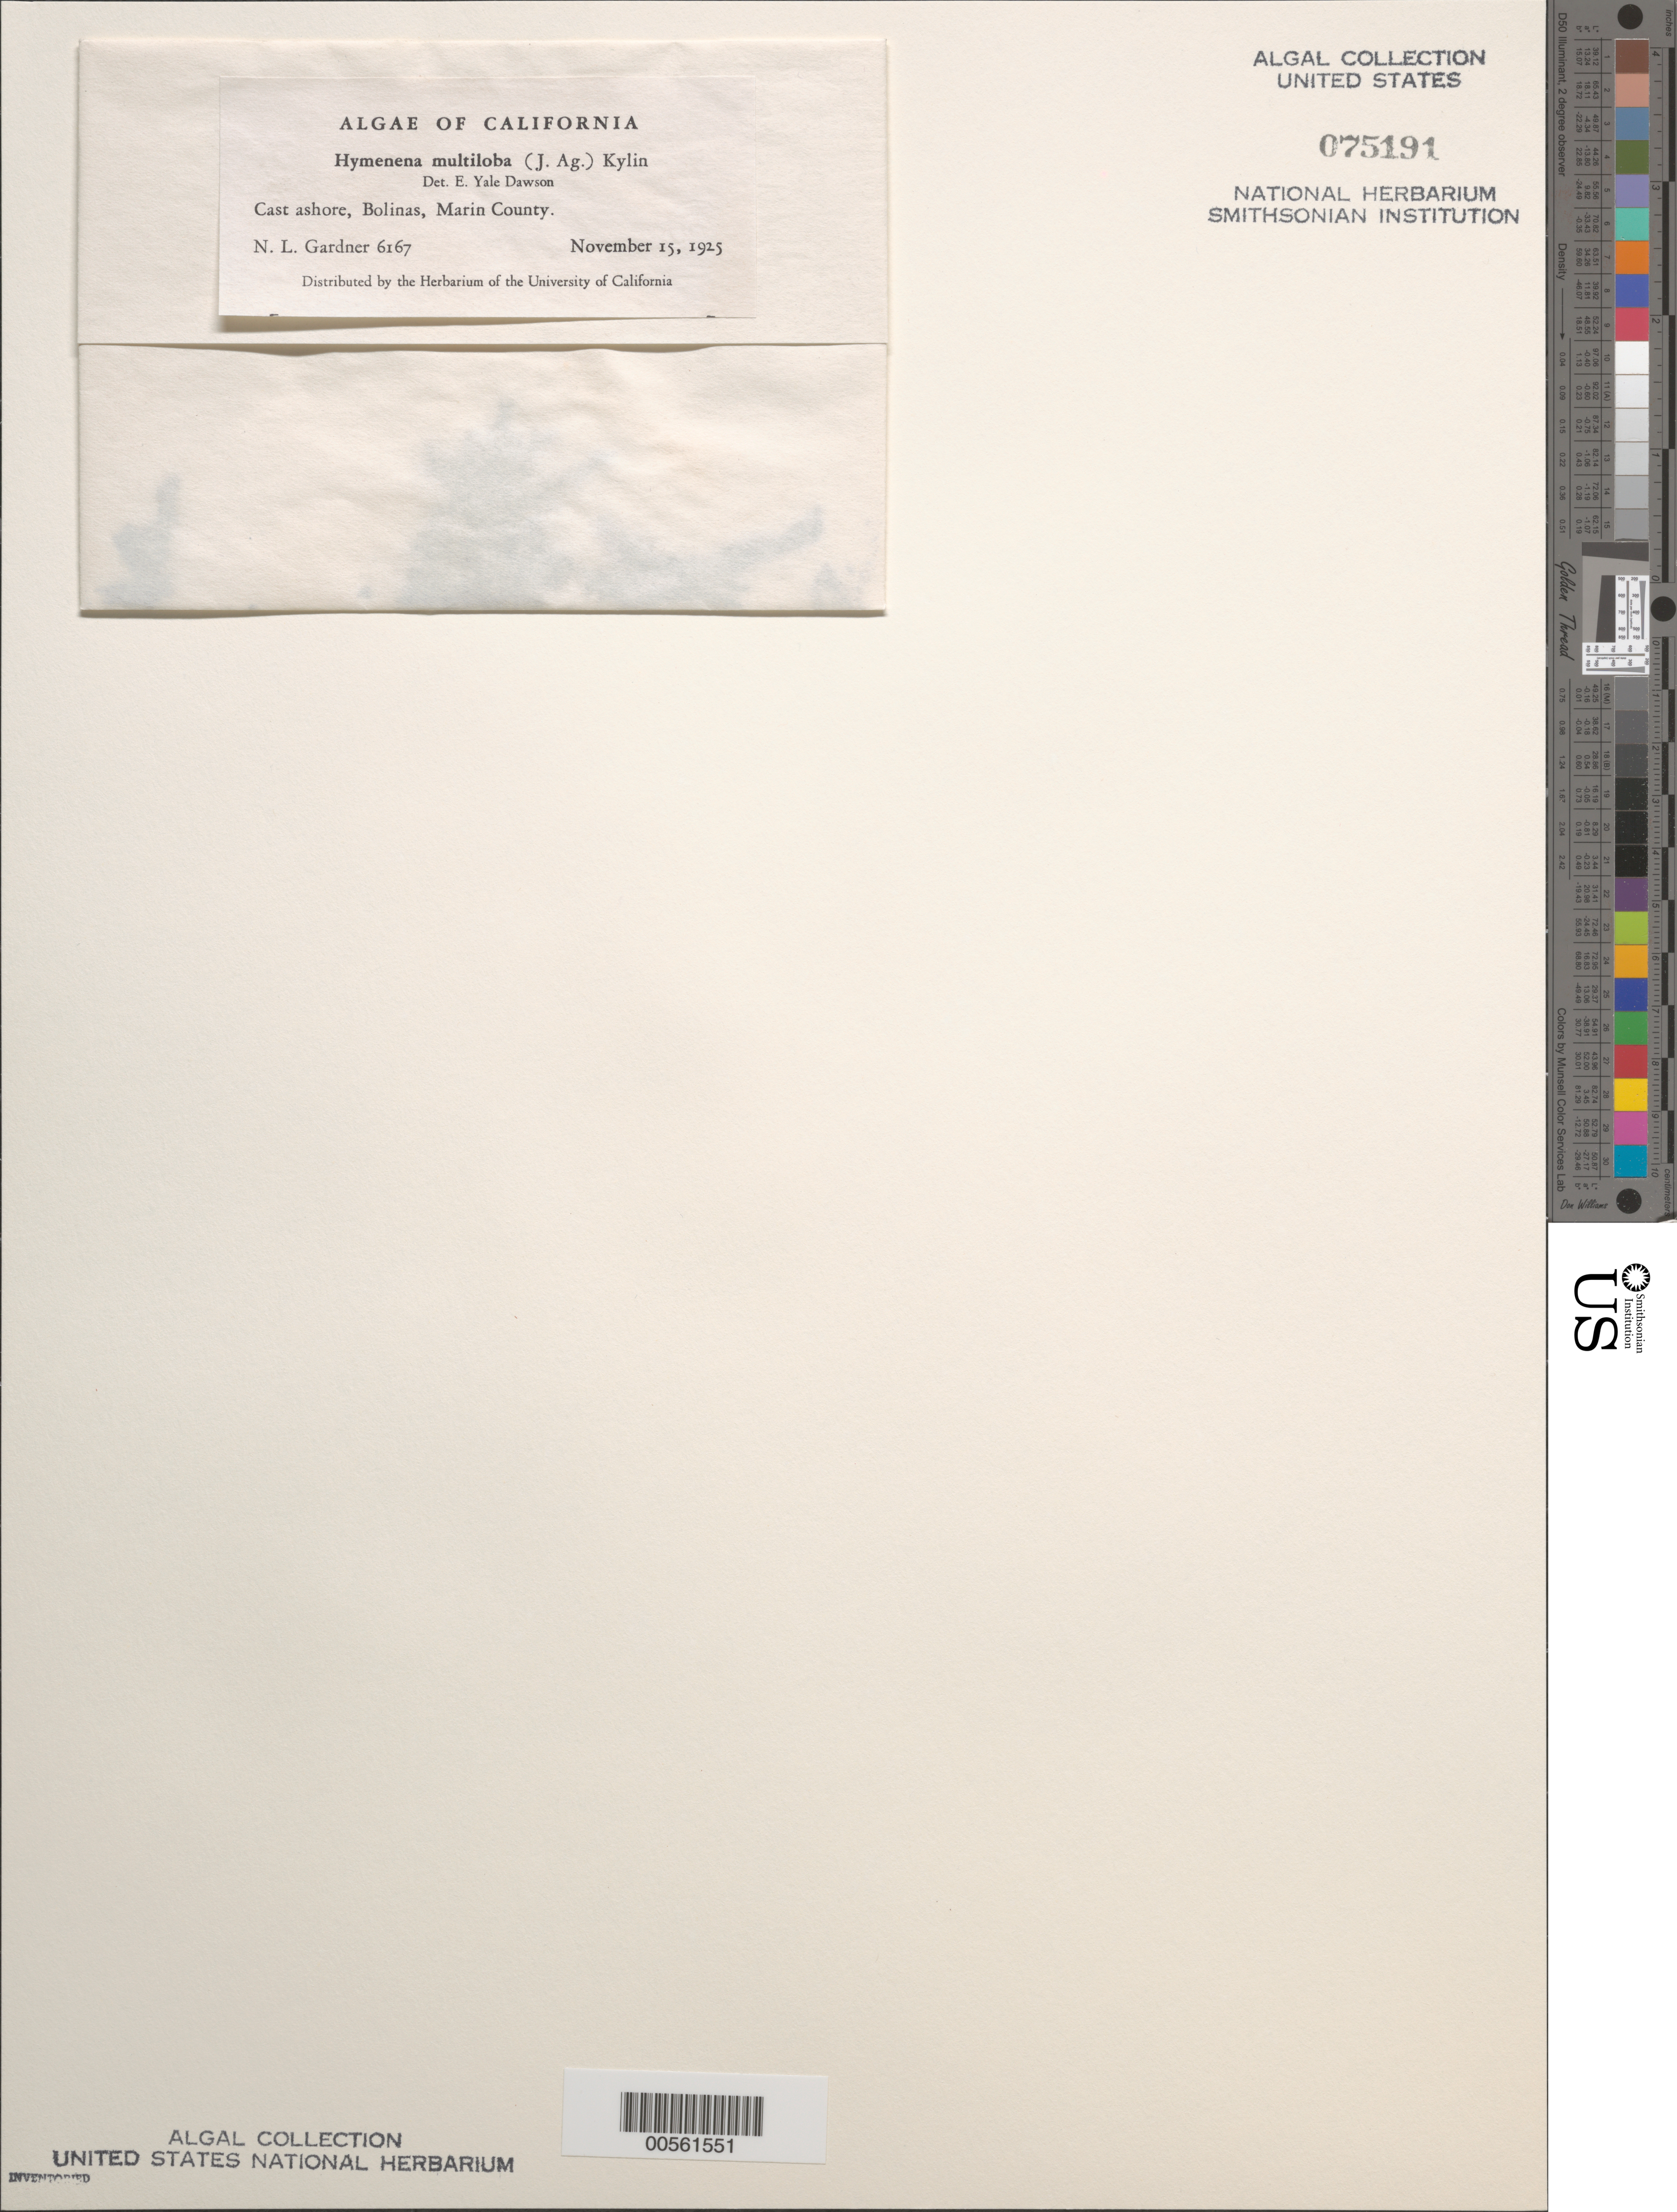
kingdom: Plantae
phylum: Rhodophyta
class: Florideophyceae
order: Ceramiales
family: Delesseriaceae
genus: Hymenena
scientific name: Hymenena multiloba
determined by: Dawson, E. Y.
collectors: N. Gardner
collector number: NLG 6167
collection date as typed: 15 Nov 1925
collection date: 1925-11-15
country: United States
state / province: California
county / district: Marin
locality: Bolinas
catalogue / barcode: US 75191